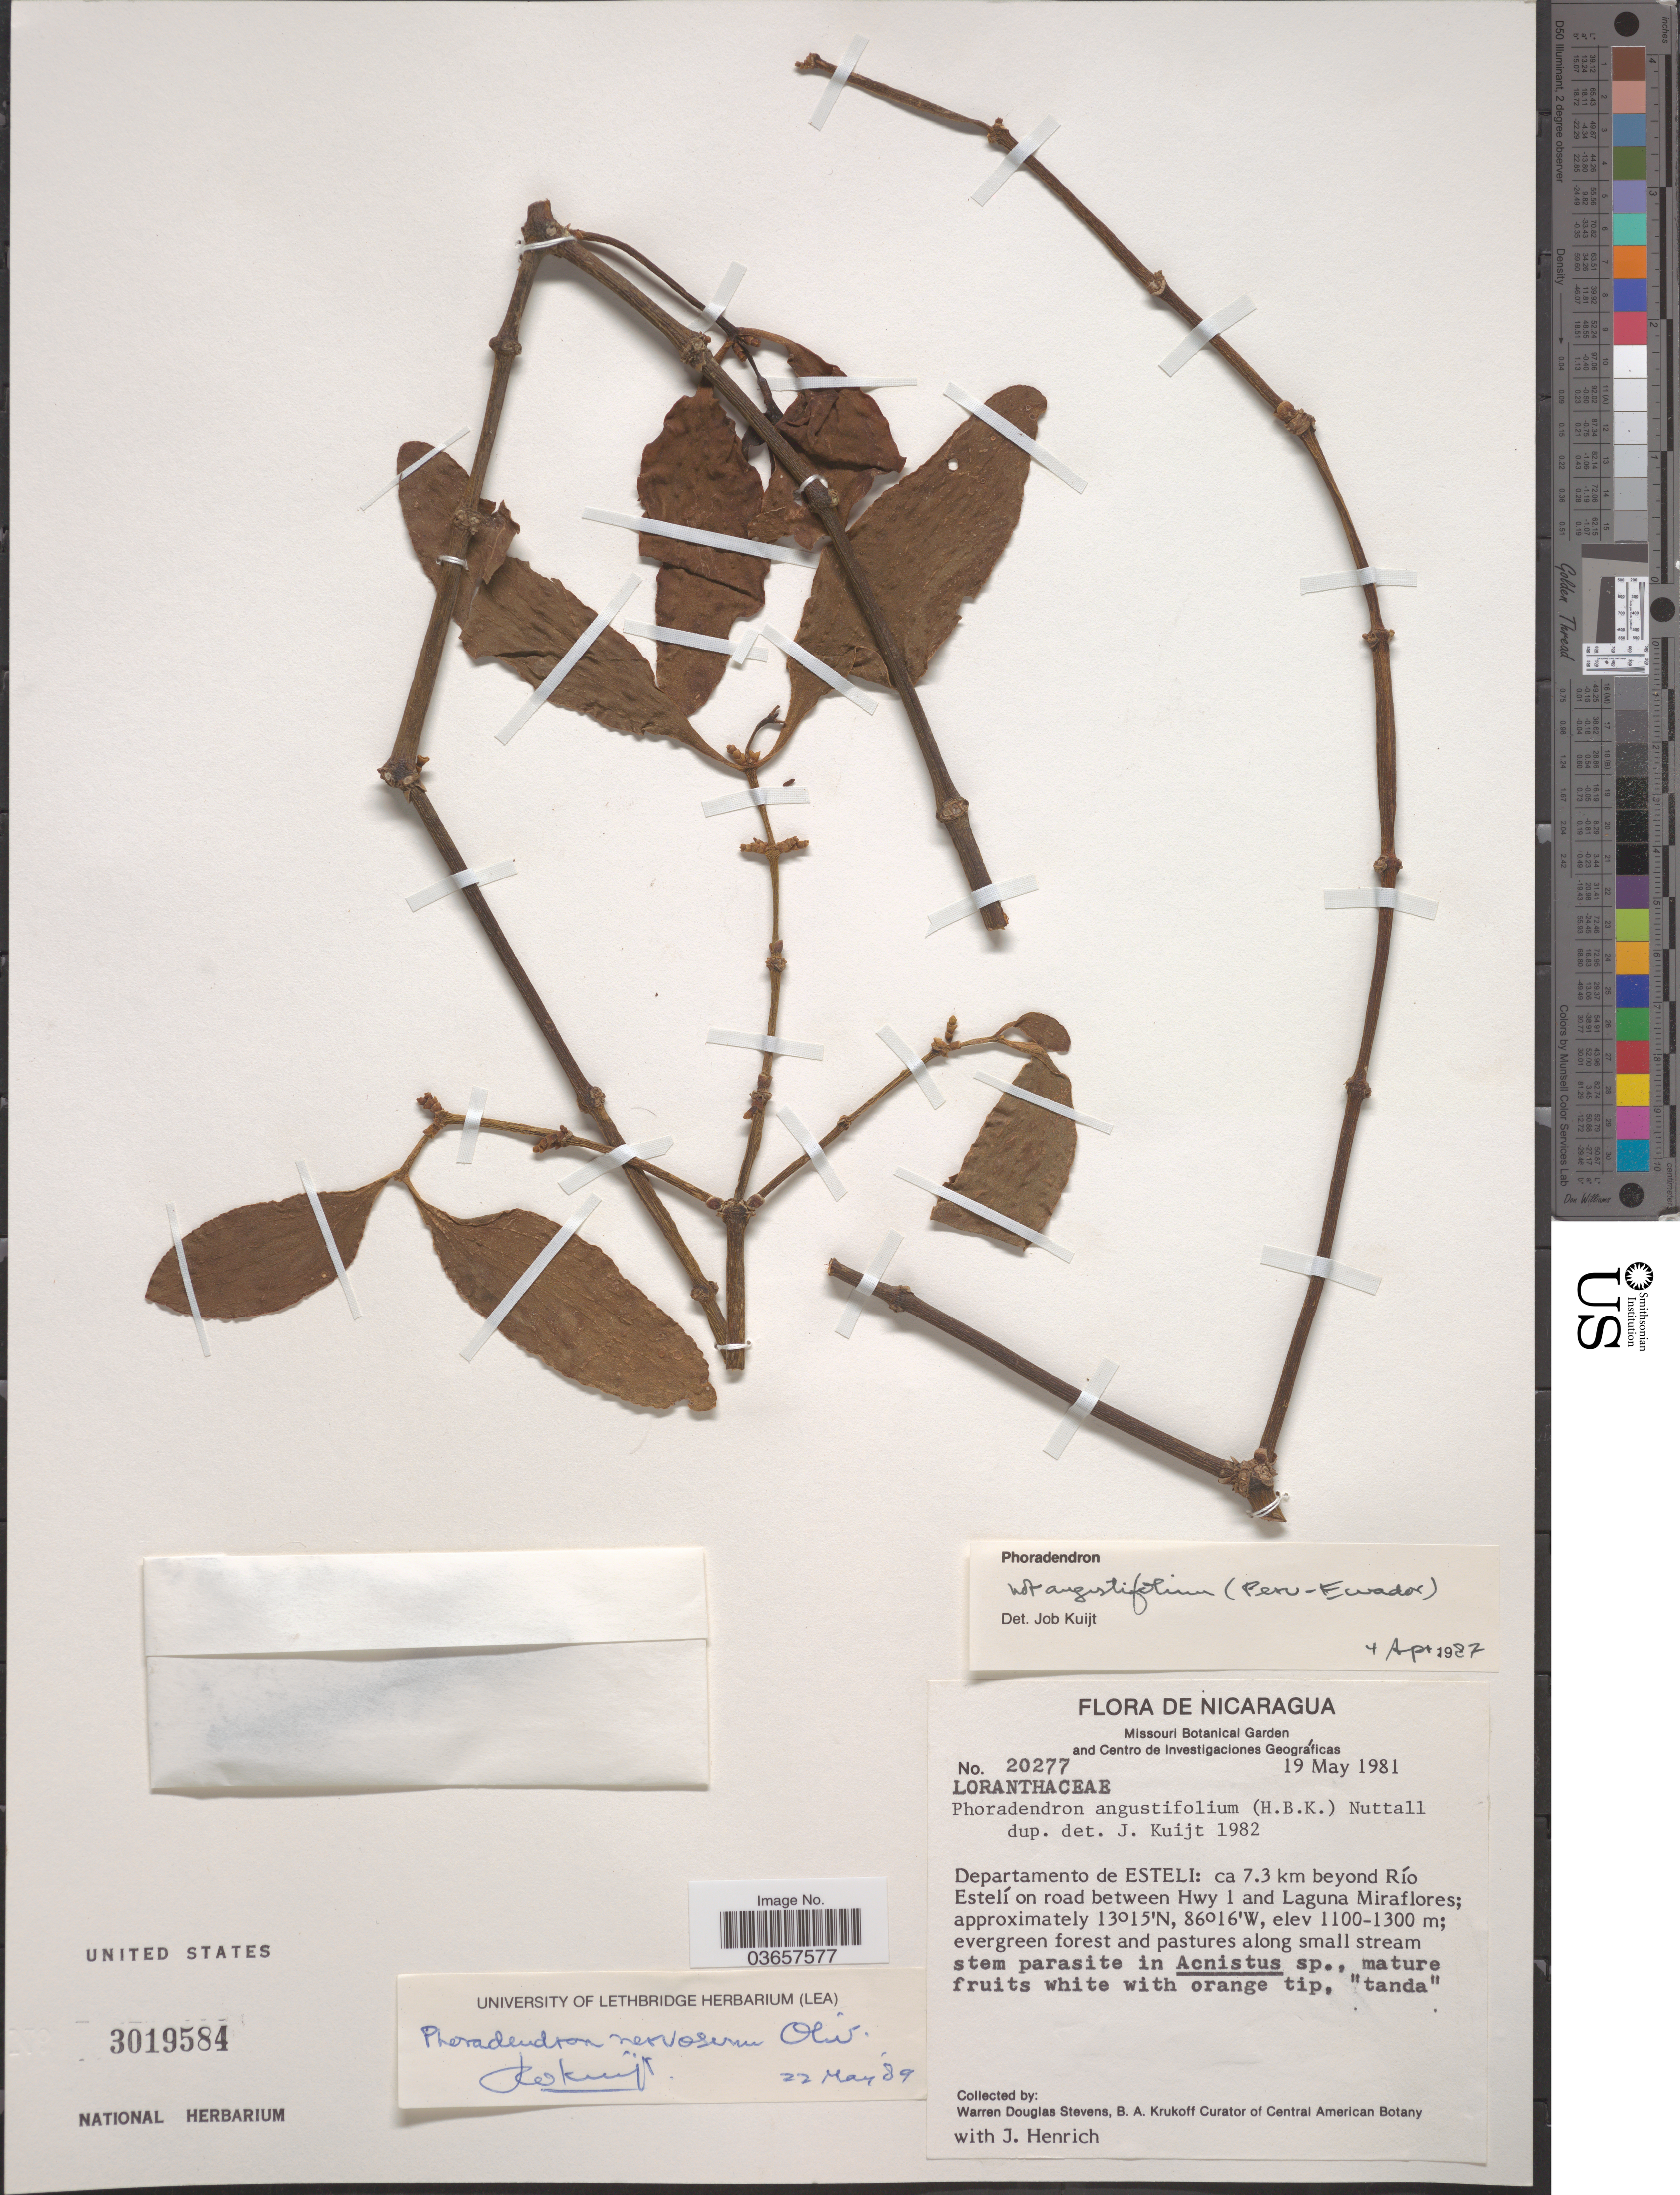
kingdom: Plantae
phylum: Tracheophyta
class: Magnoliopsida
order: Santalales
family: Viscaceae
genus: Phoradendron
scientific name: Phoradendron nervosum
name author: Oliv.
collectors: W. D. Stevens, B. A. Krukoff & J. Henrich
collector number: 20277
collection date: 1981-05-19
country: Nicaragua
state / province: Esteli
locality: Departamento de Esteli: ca 7.3 km beyond Río Estelí on road between Hwy 1 and Laguna Miraflores.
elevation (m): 1100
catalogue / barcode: US 3019584